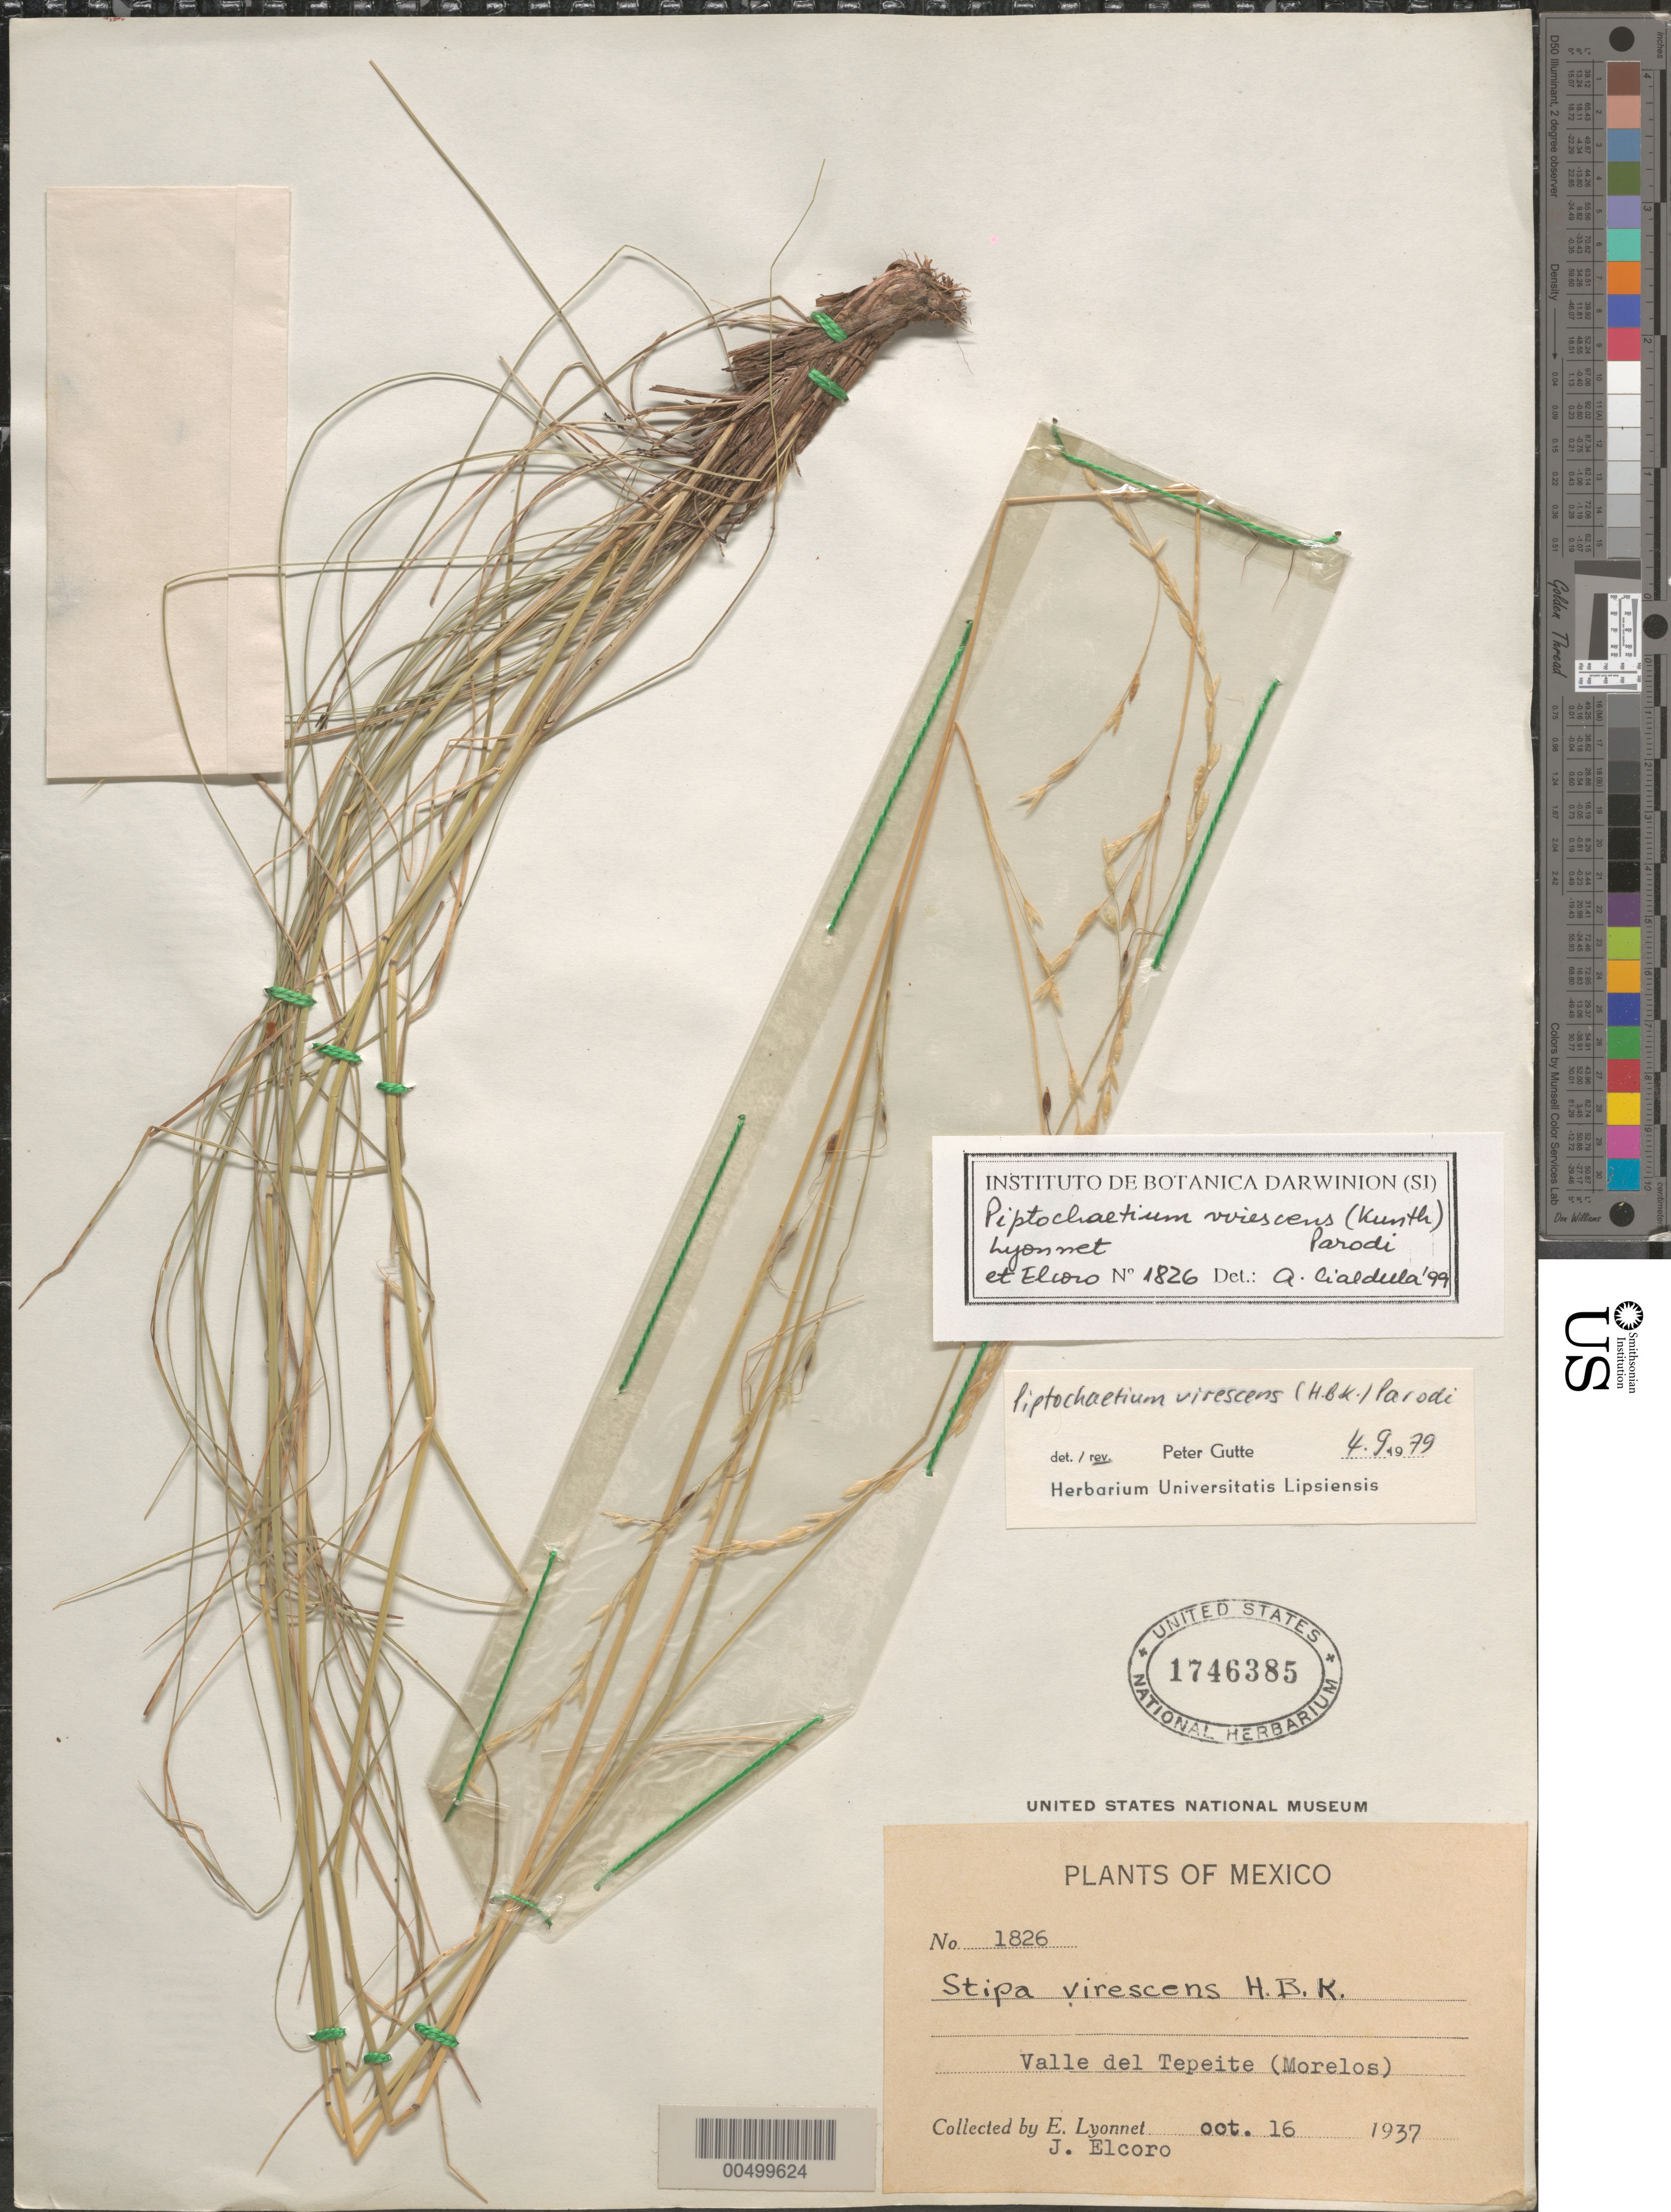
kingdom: Plantae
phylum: Tracheophyta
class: Liliopsida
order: Poales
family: Poaceae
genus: Piptochaetium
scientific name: Piptochaetium virescens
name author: (Kunth) Parodi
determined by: Gutte, P.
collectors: Bro. E. Lyonnet & J. Elcoro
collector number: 1826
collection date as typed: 16 Oct 1937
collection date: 1937-10-16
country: Mexico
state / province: Morelos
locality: Valle del Tepeite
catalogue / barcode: US 1746385